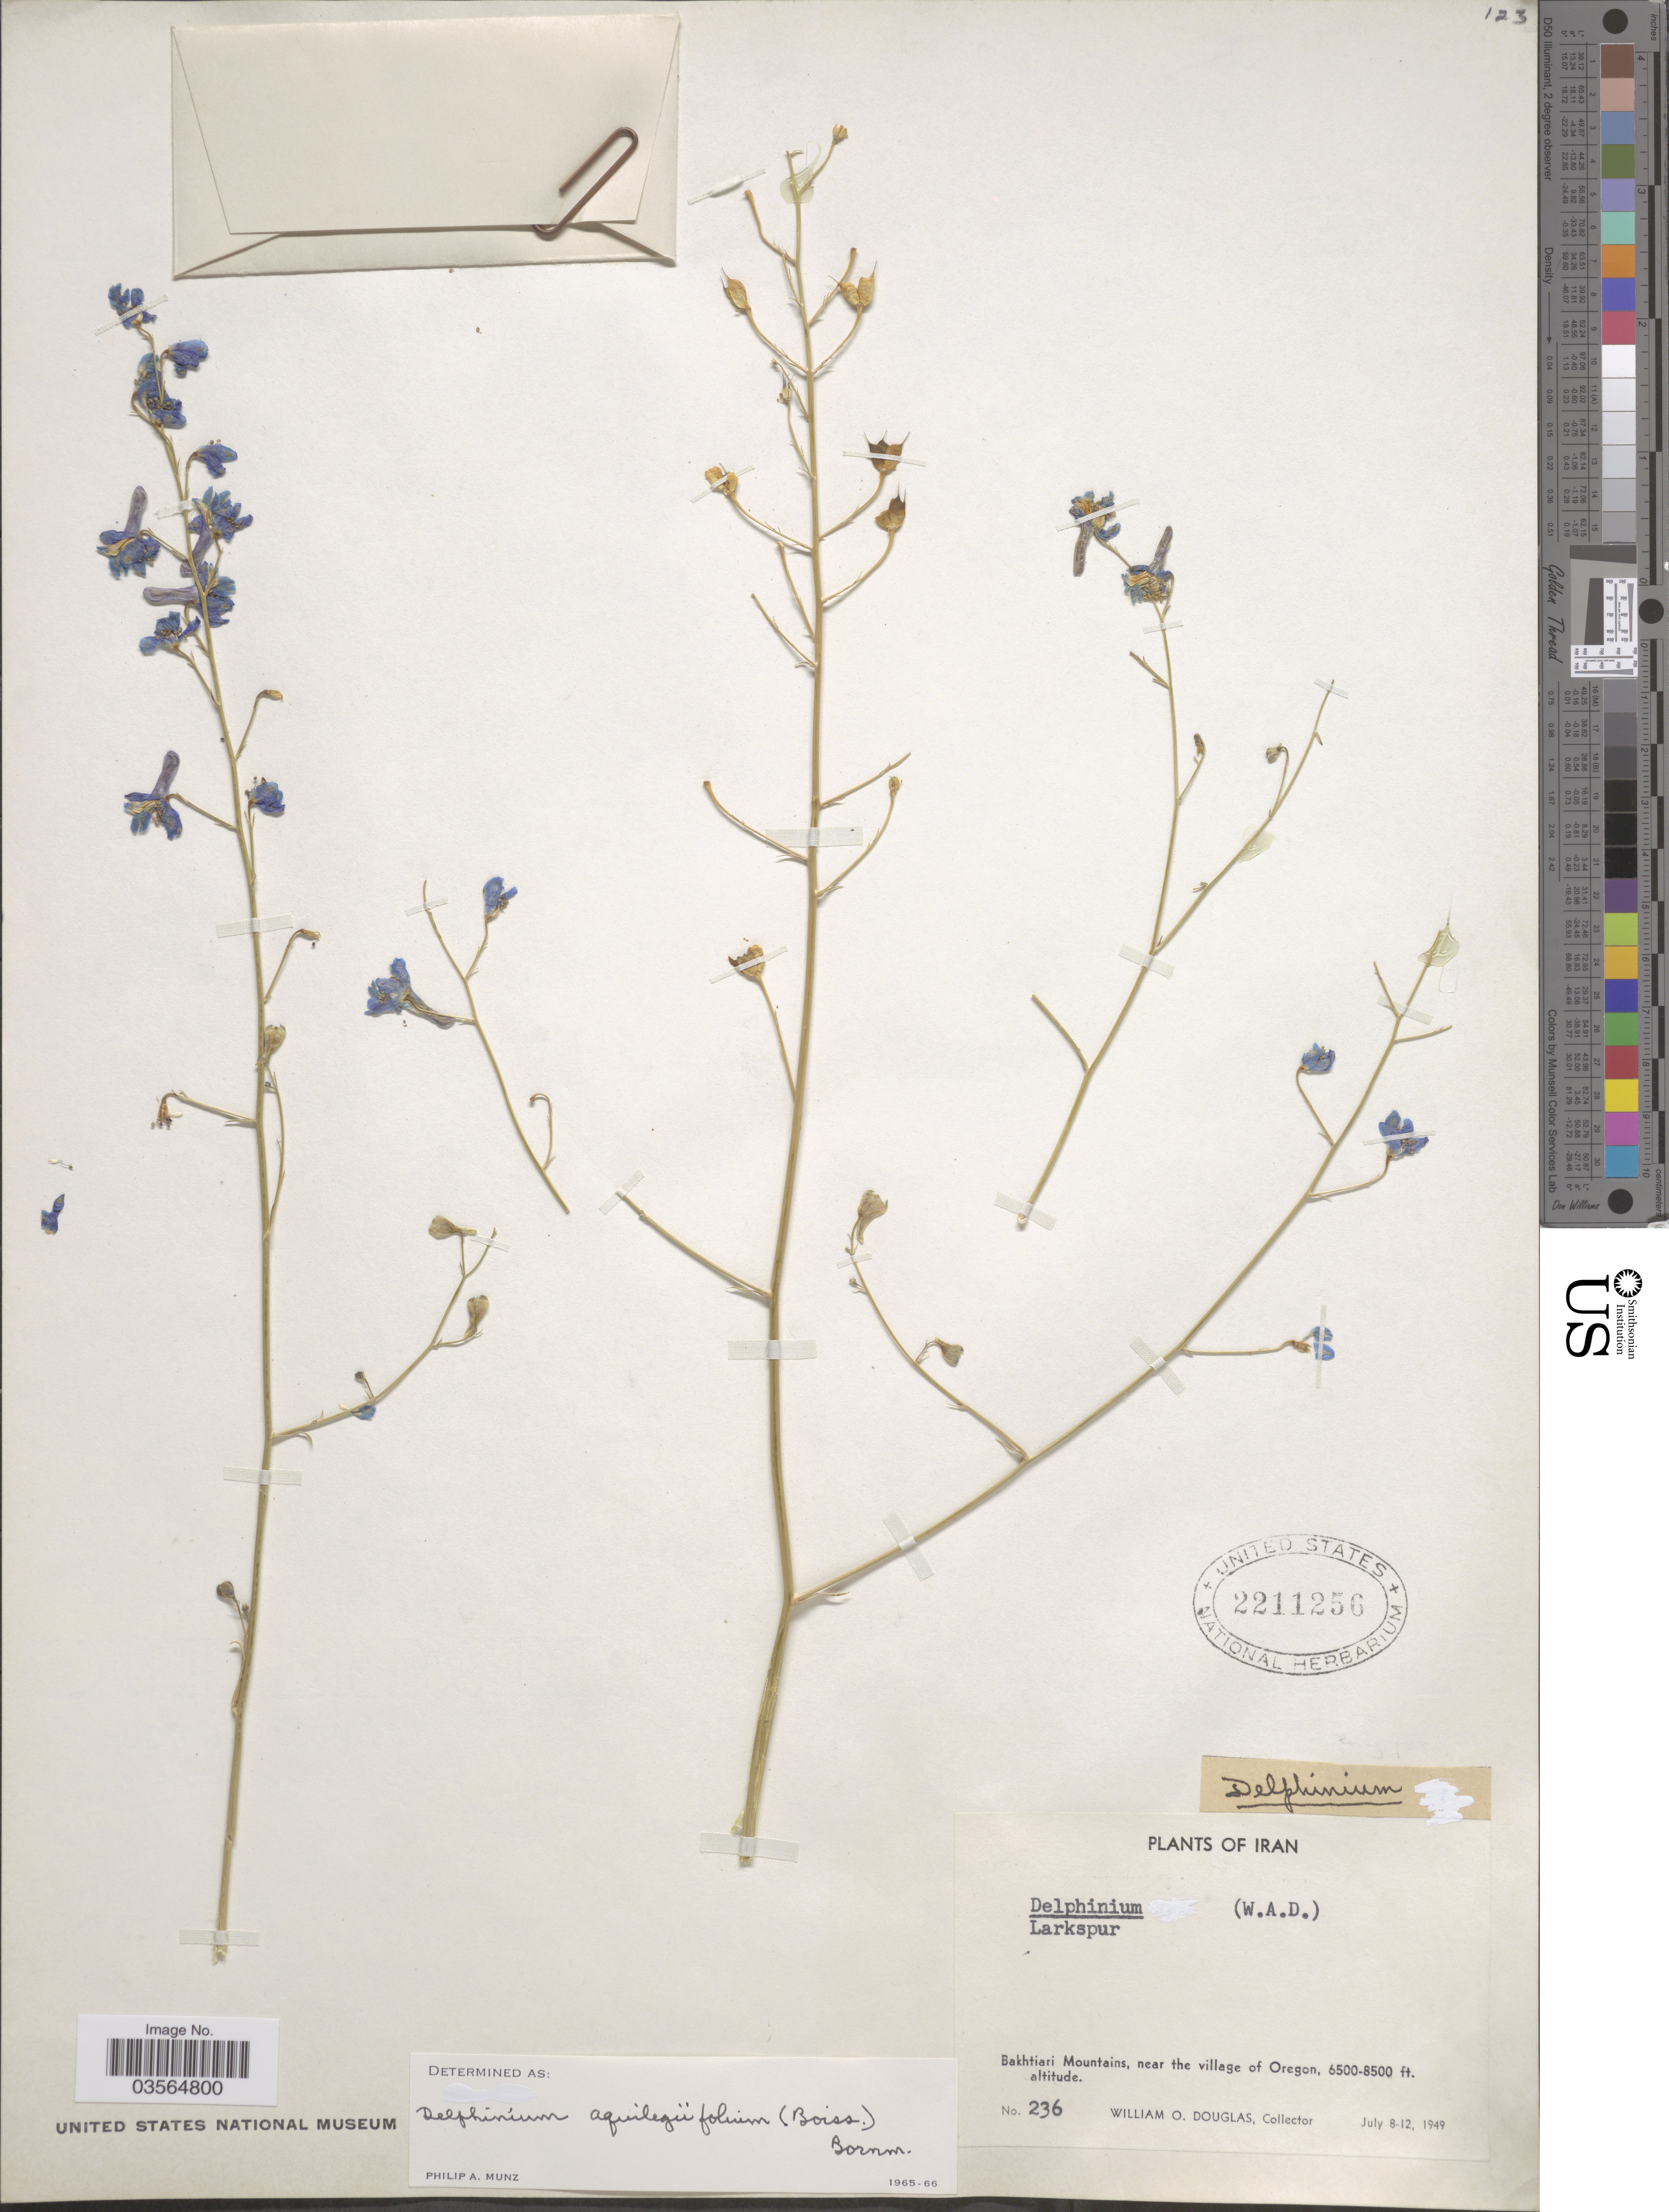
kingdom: Plantae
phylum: Tracheophyta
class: Magnoliopsida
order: Ranunculales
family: Ranunculaceae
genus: Delphinium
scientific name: Delphinium aquilegifolium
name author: (Boiss.) Bornm.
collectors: W. Douglas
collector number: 236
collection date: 1949-07-08/1949-07-12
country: Iran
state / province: Chahar Mahaal and Bakhtiari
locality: Bakhtiari Mountains, near the village of Oregon.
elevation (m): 1981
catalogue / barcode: US 2211256